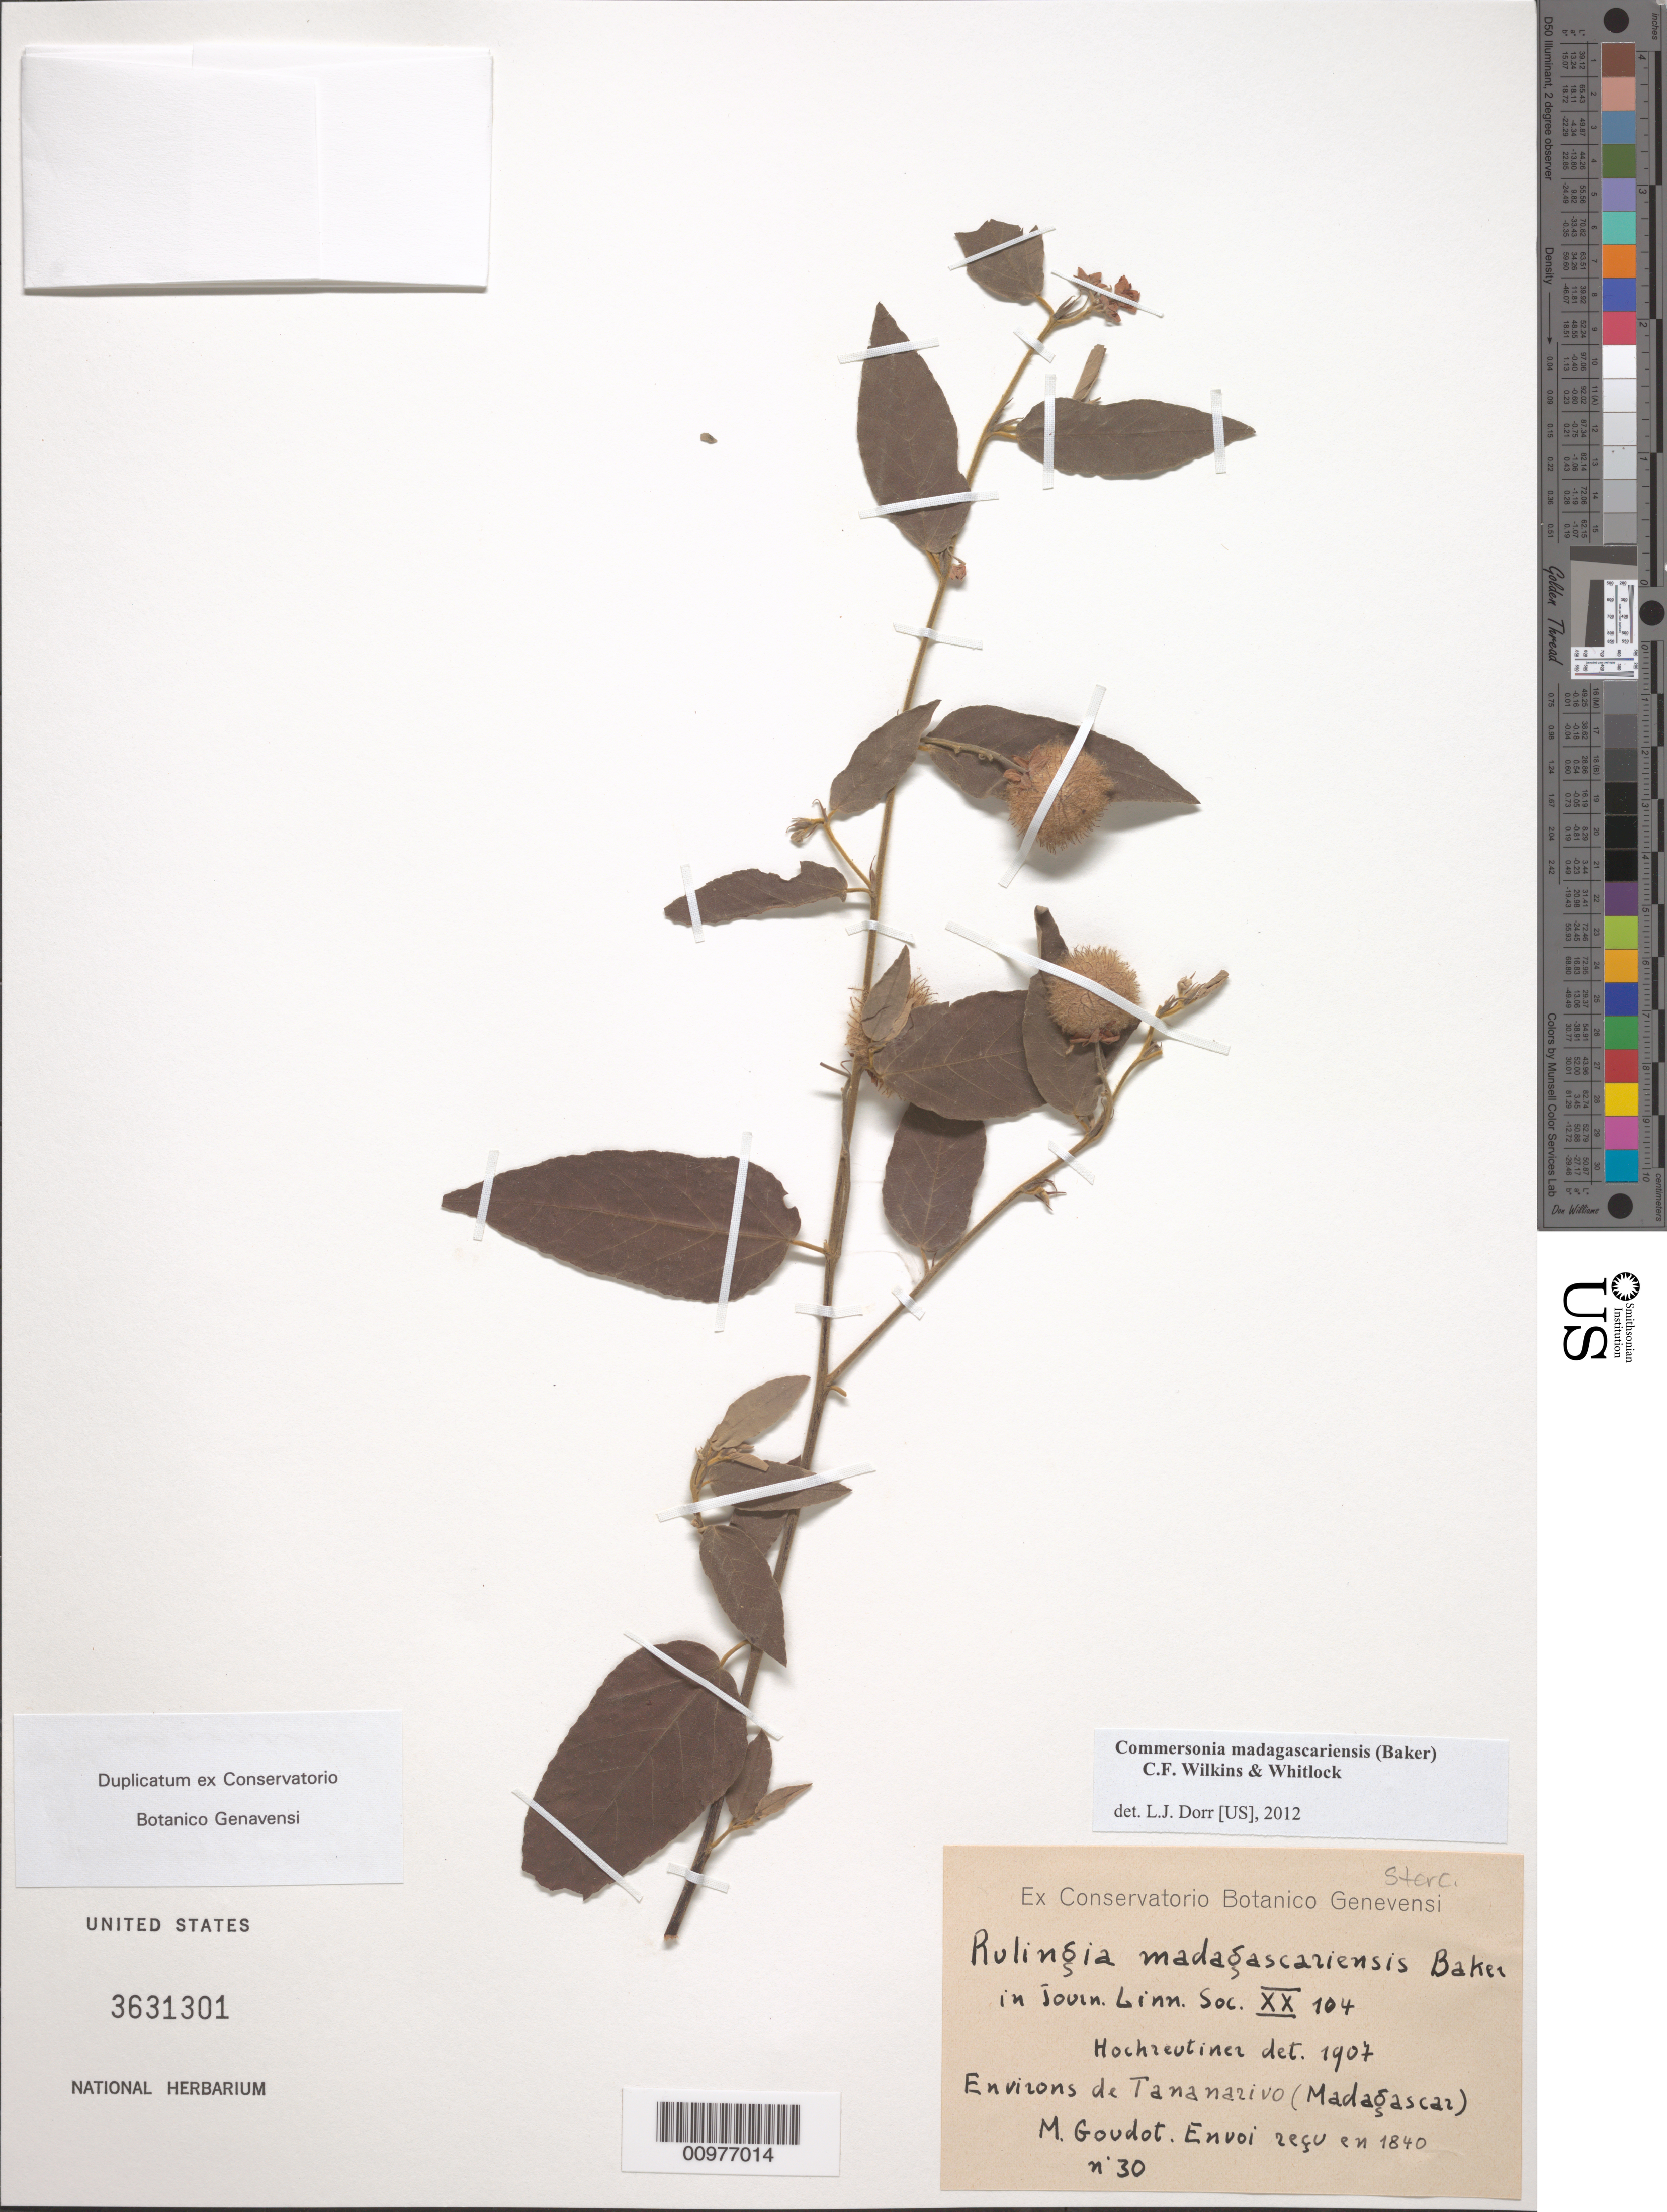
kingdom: Plantae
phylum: Tracheophyta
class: Magnoliopsida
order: Malvales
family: Malvaceae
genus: Commersonia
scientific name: Commersonia madagascariensis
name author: (Baker) C.F. Wilkins & Whitlock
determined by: Dorr, L. J., (BOT), Smithsonian Institution - National Museum of Natural History (UNITED STATES)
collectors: M. Goudot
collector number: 30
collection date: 1840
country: Madagascar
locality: Antananarivo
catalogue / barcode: US 3631301